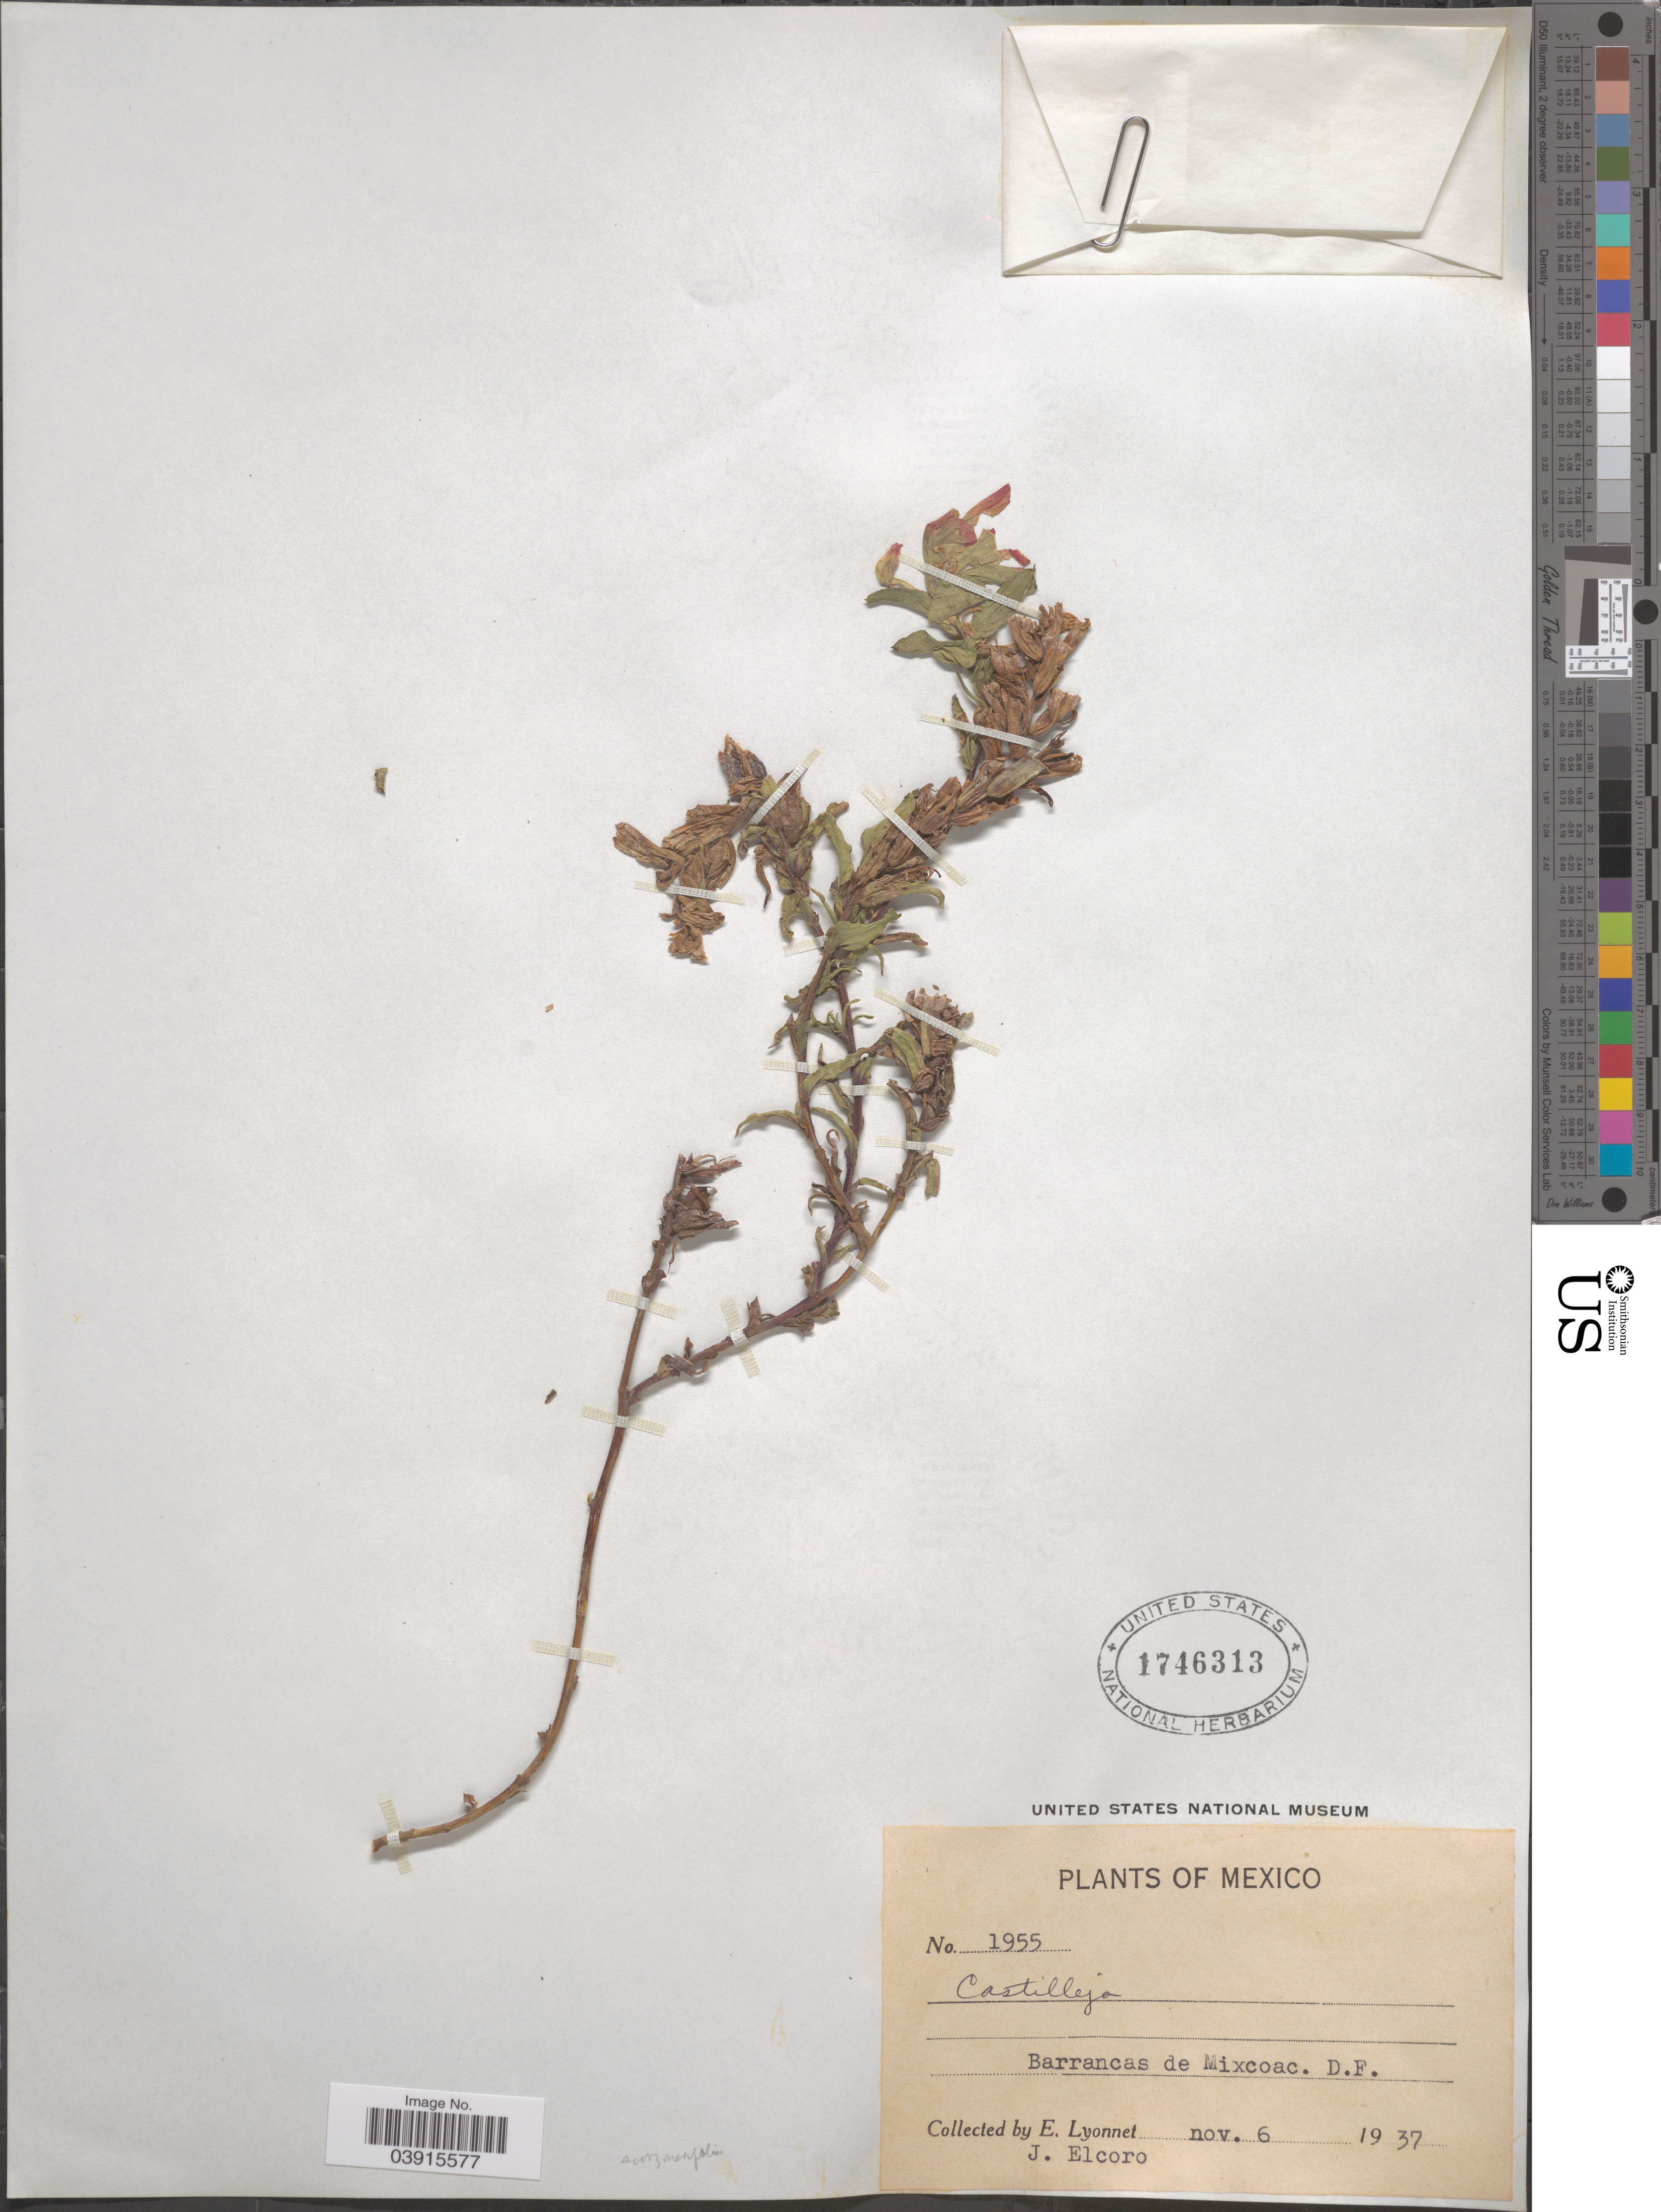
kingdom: Plantae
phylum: Tracheophyta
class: Magnoliopsida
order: Lamiales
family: Orobanchaceae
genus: Castilleja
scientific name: Castilleja scorzonerifolia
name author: Kunth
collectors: E. Lyonnet & J. Elcoro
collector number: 1955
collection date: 1937-11-06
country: Mexico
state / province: Distrito Federal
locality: Barrancas de Mixcoac.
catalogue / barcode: US 1746313